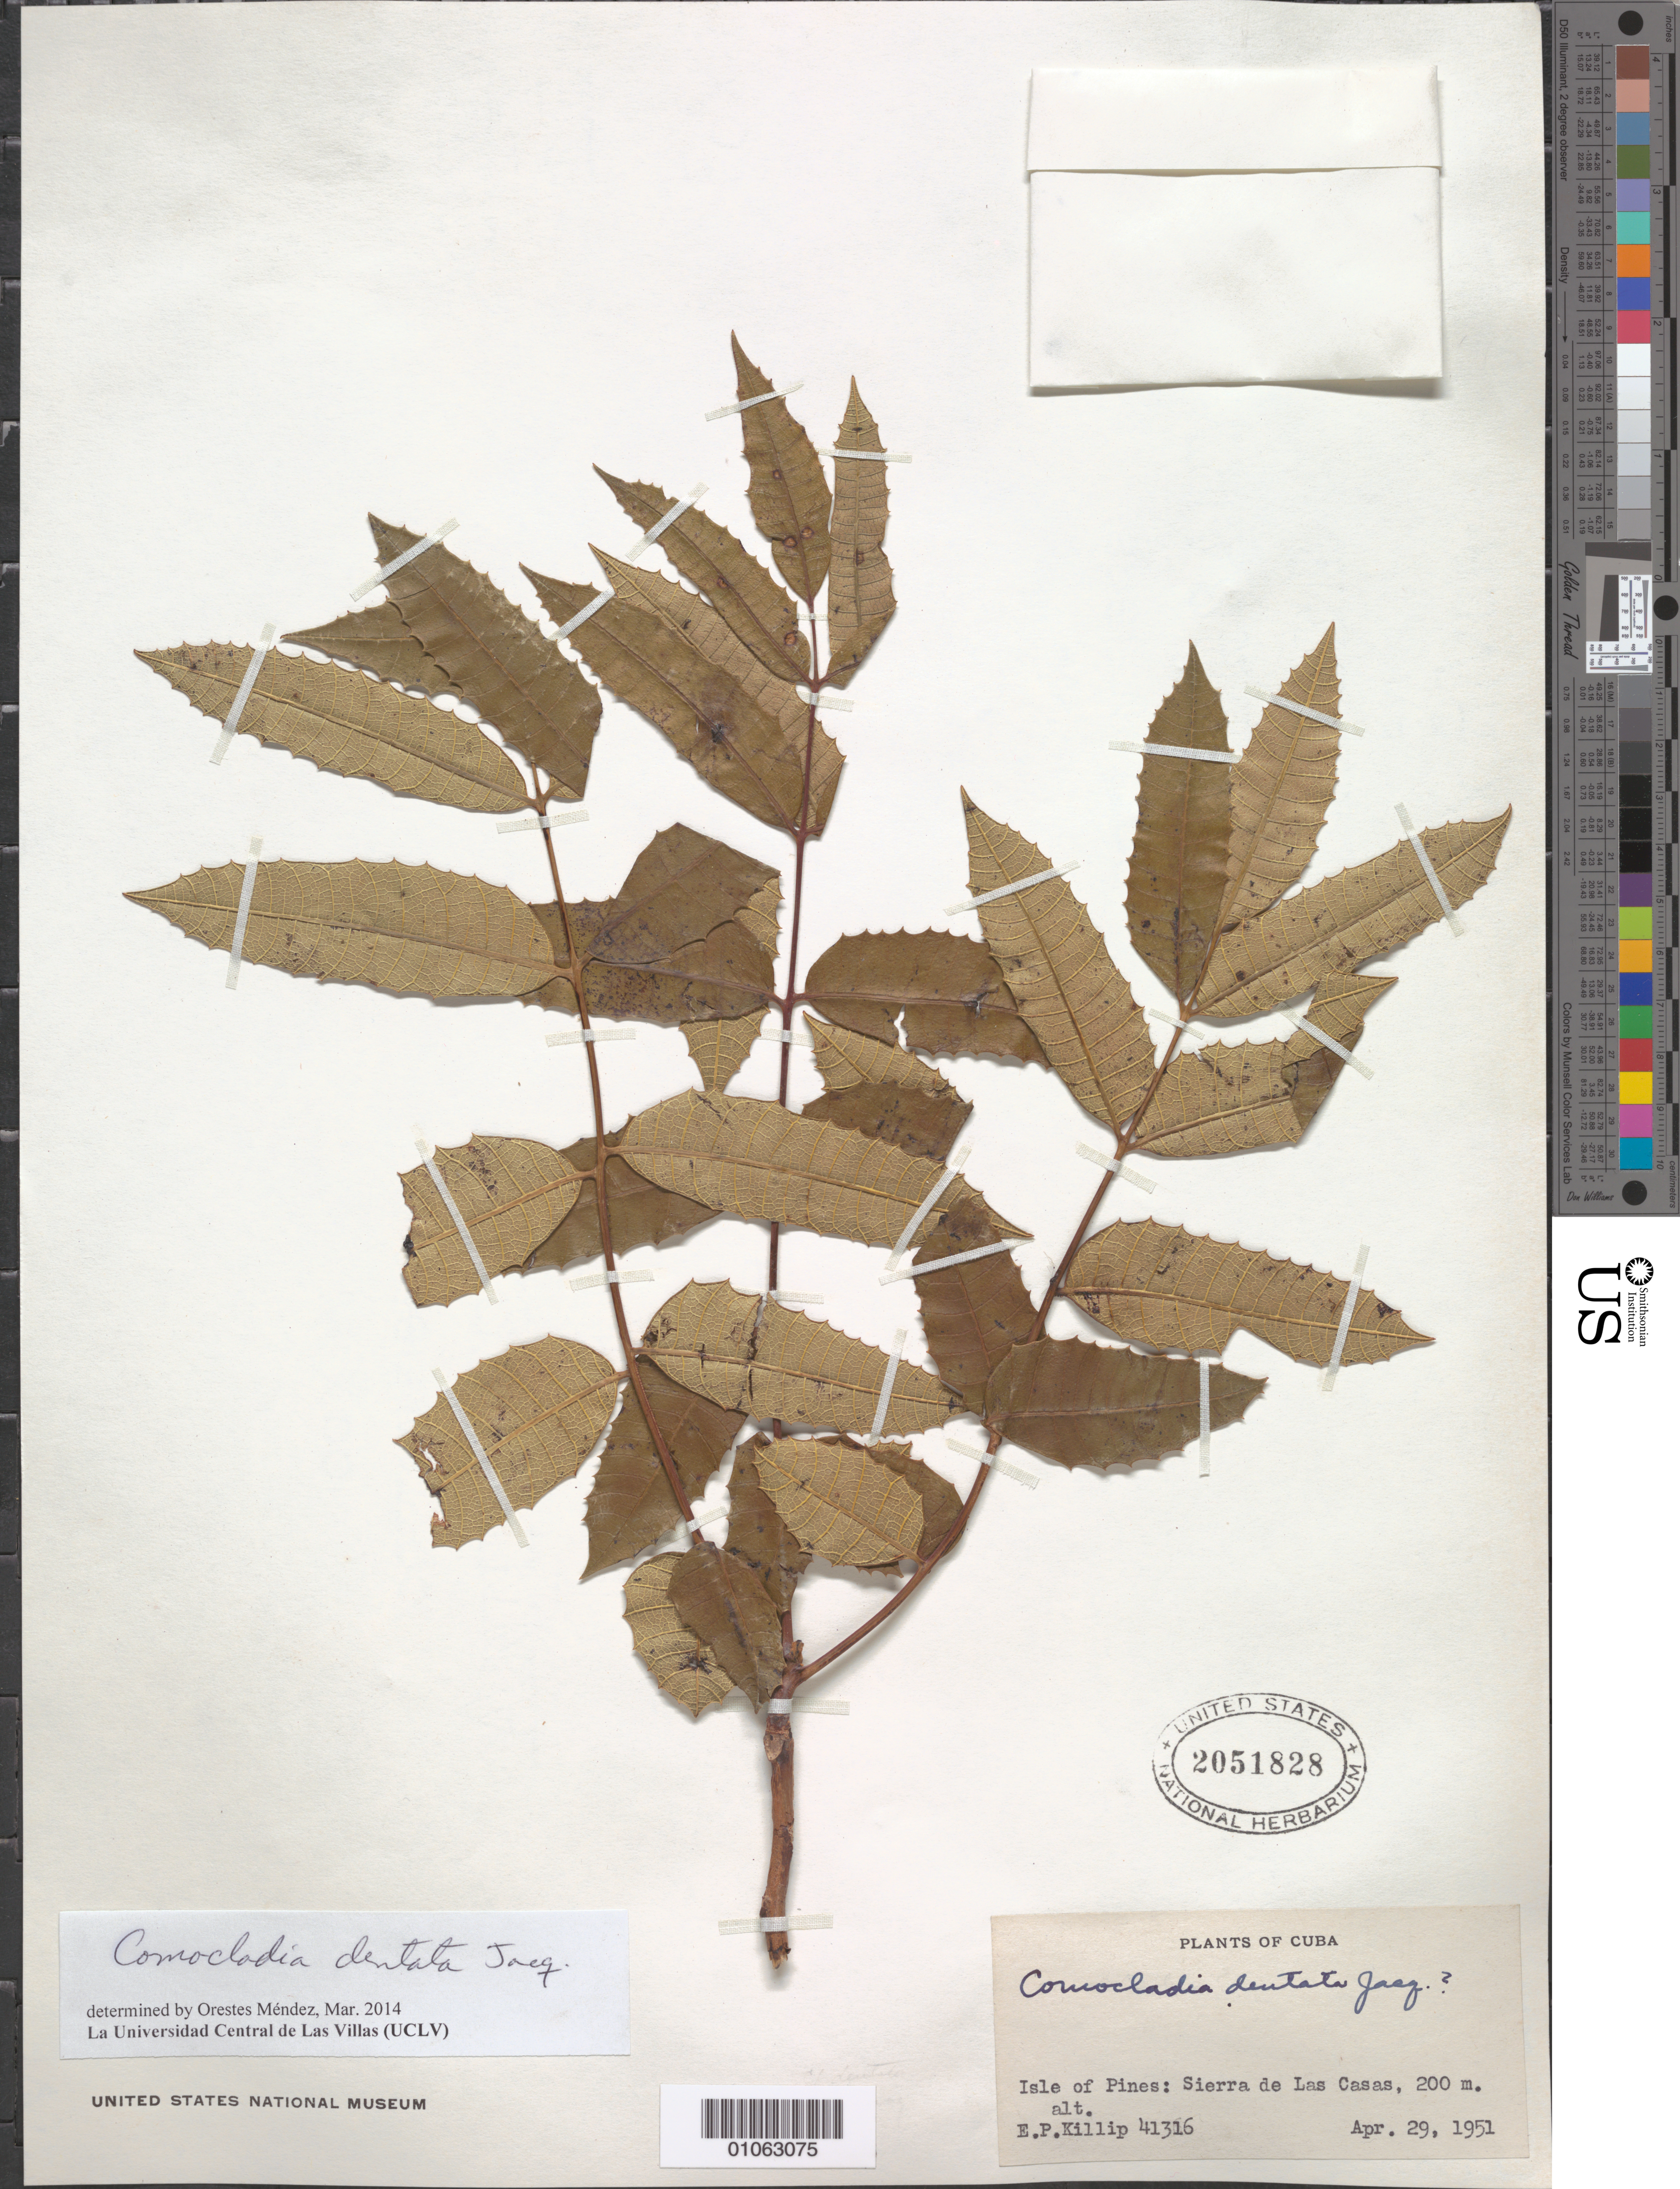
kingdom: Plantae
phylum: Tracheophyta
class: Magnoliopsida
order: Sapindales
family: Anacardiaceae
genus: Comocladia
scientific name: Comocladia dentata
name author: Jacq.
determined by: Méndez, Orestes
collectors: E. P. Killip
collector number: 41316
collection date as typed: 29 Apr 1951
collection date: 1951-04-29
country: Cuba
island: Isla de la Juventud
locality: Sierra de las Casas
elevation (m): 200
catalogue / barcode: US 2051828